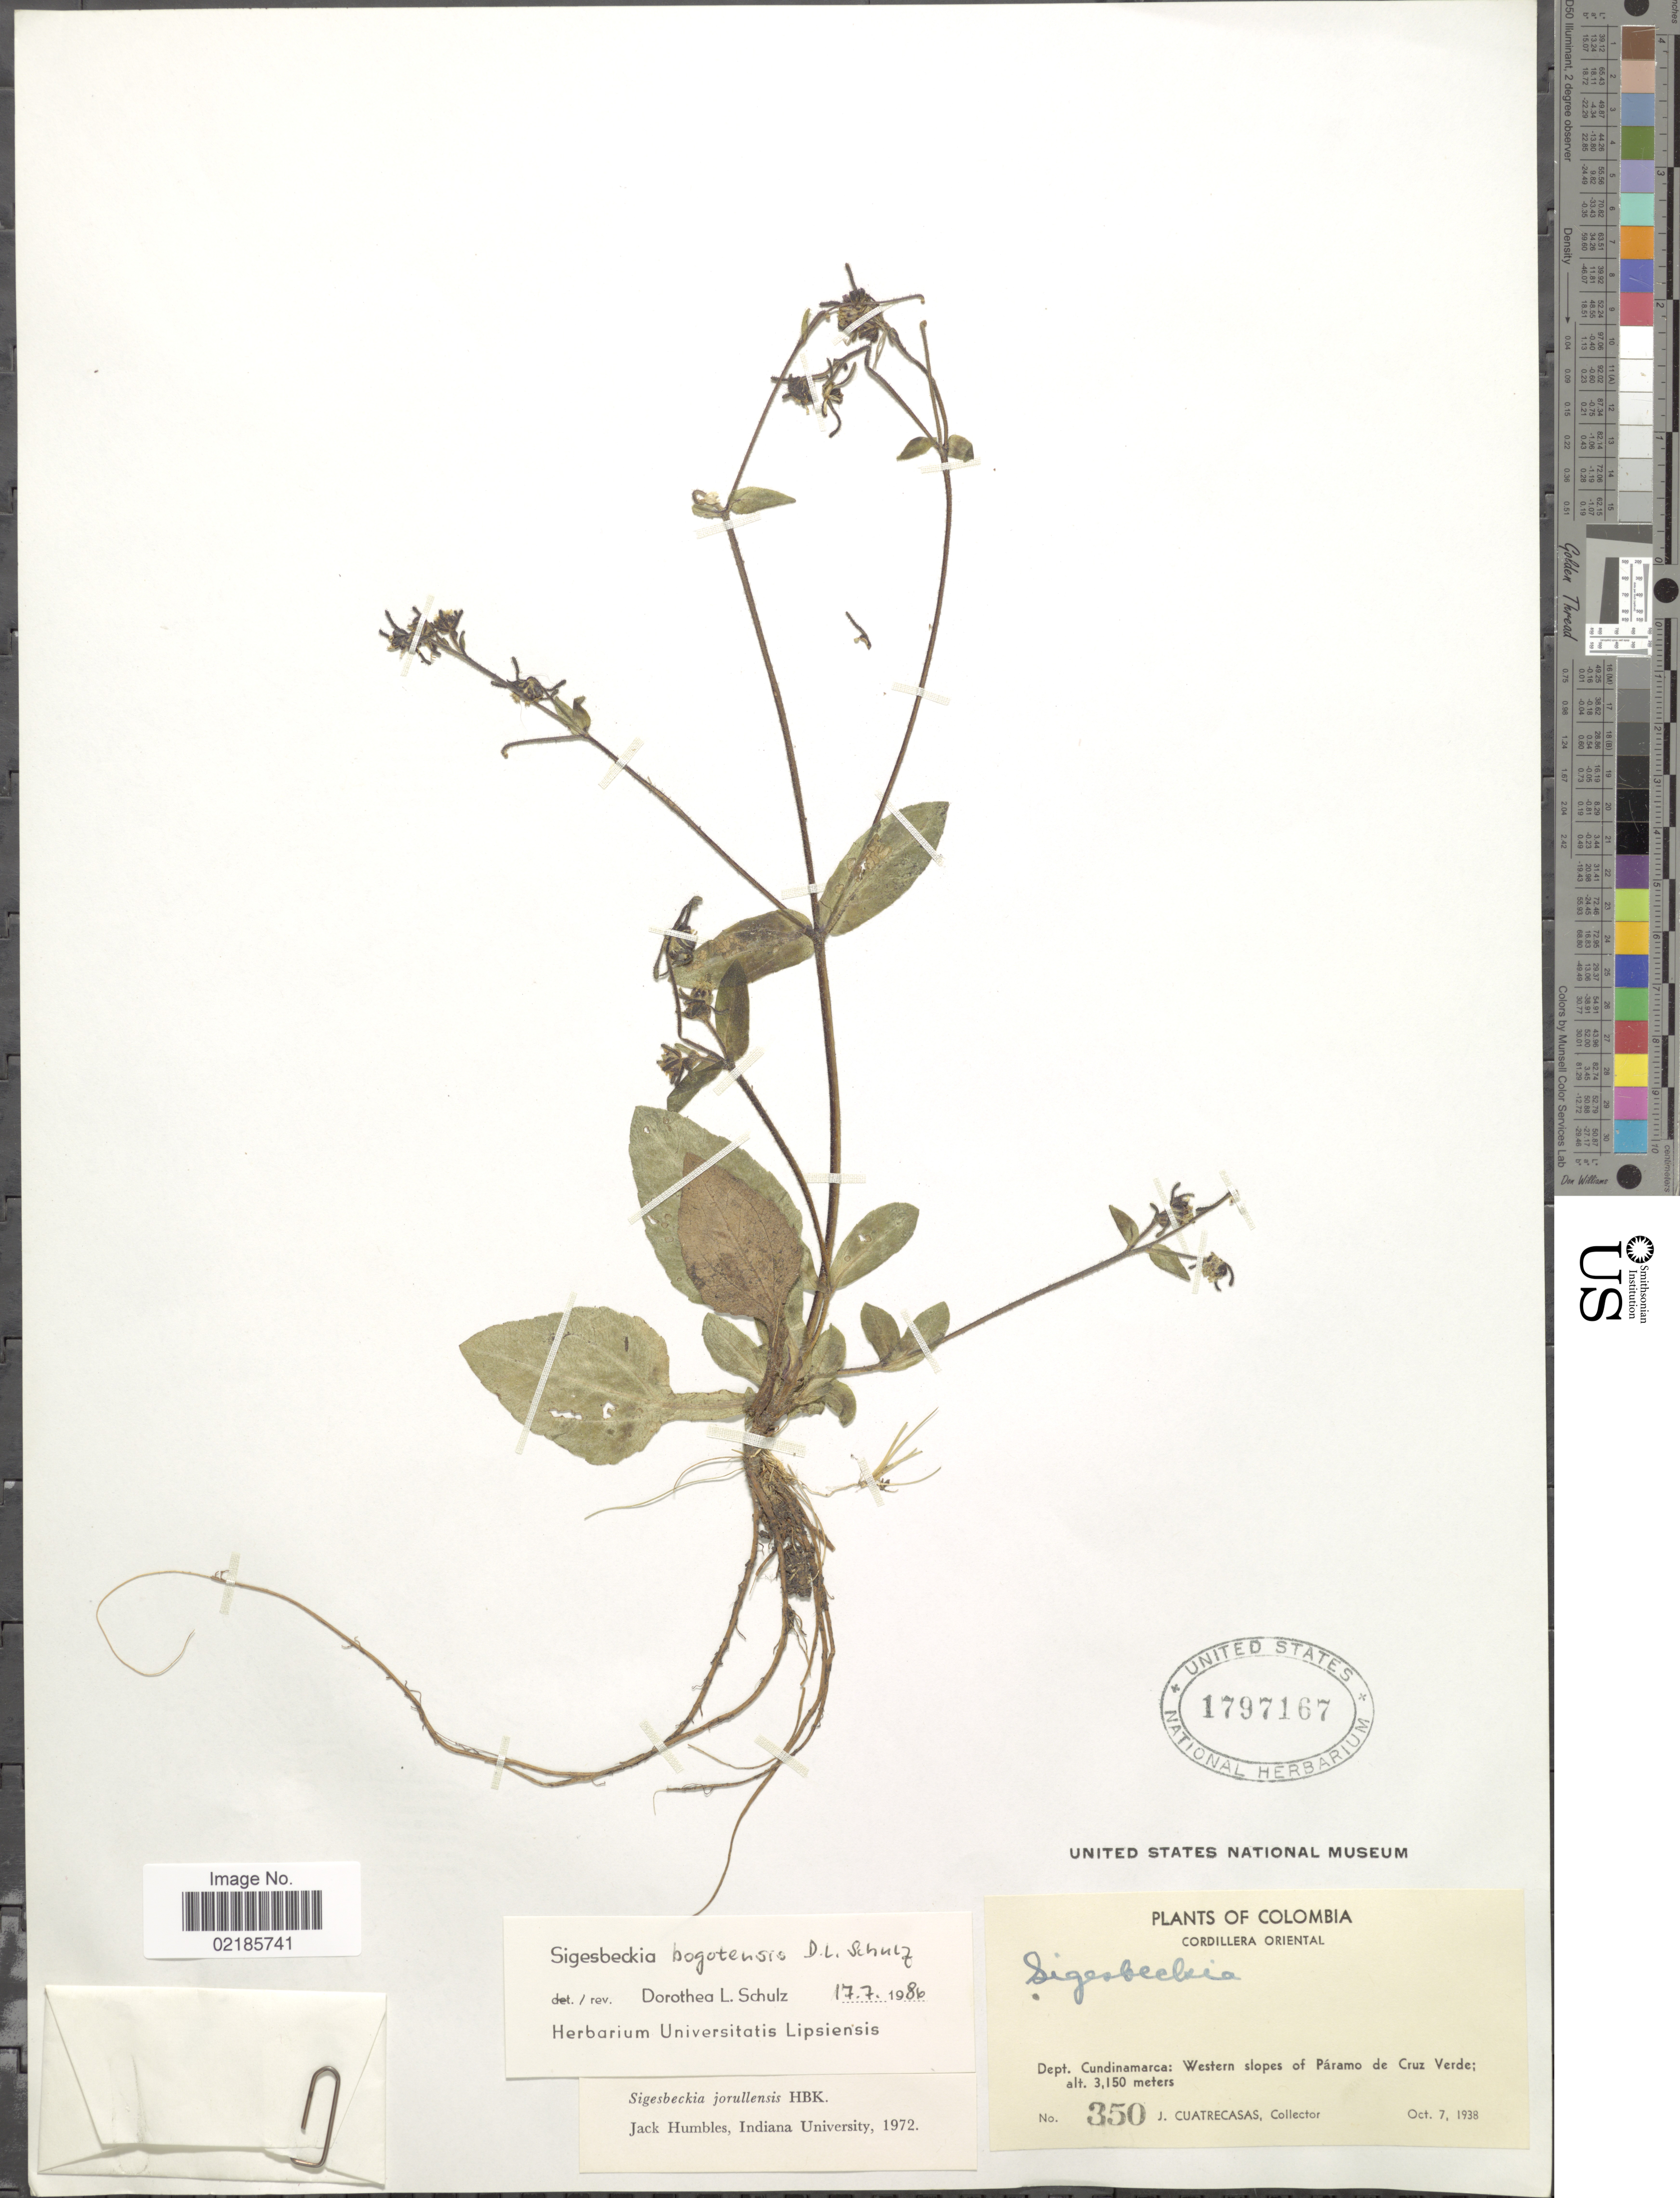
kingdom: Plantae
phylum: Tracheophyta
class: Magnoliopsida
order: Asterales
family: Asteraceae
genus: Sigesbeckia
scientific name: Sigesbeckia jorullensis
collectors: J. Cuatrecasas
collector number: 350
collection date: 1938-10-07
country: Colombia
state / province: Cundinamarca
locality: Cordillera Oriental, Western slopes of Páramo de Cruz Verde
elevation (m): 3150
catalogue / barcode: US 1797167